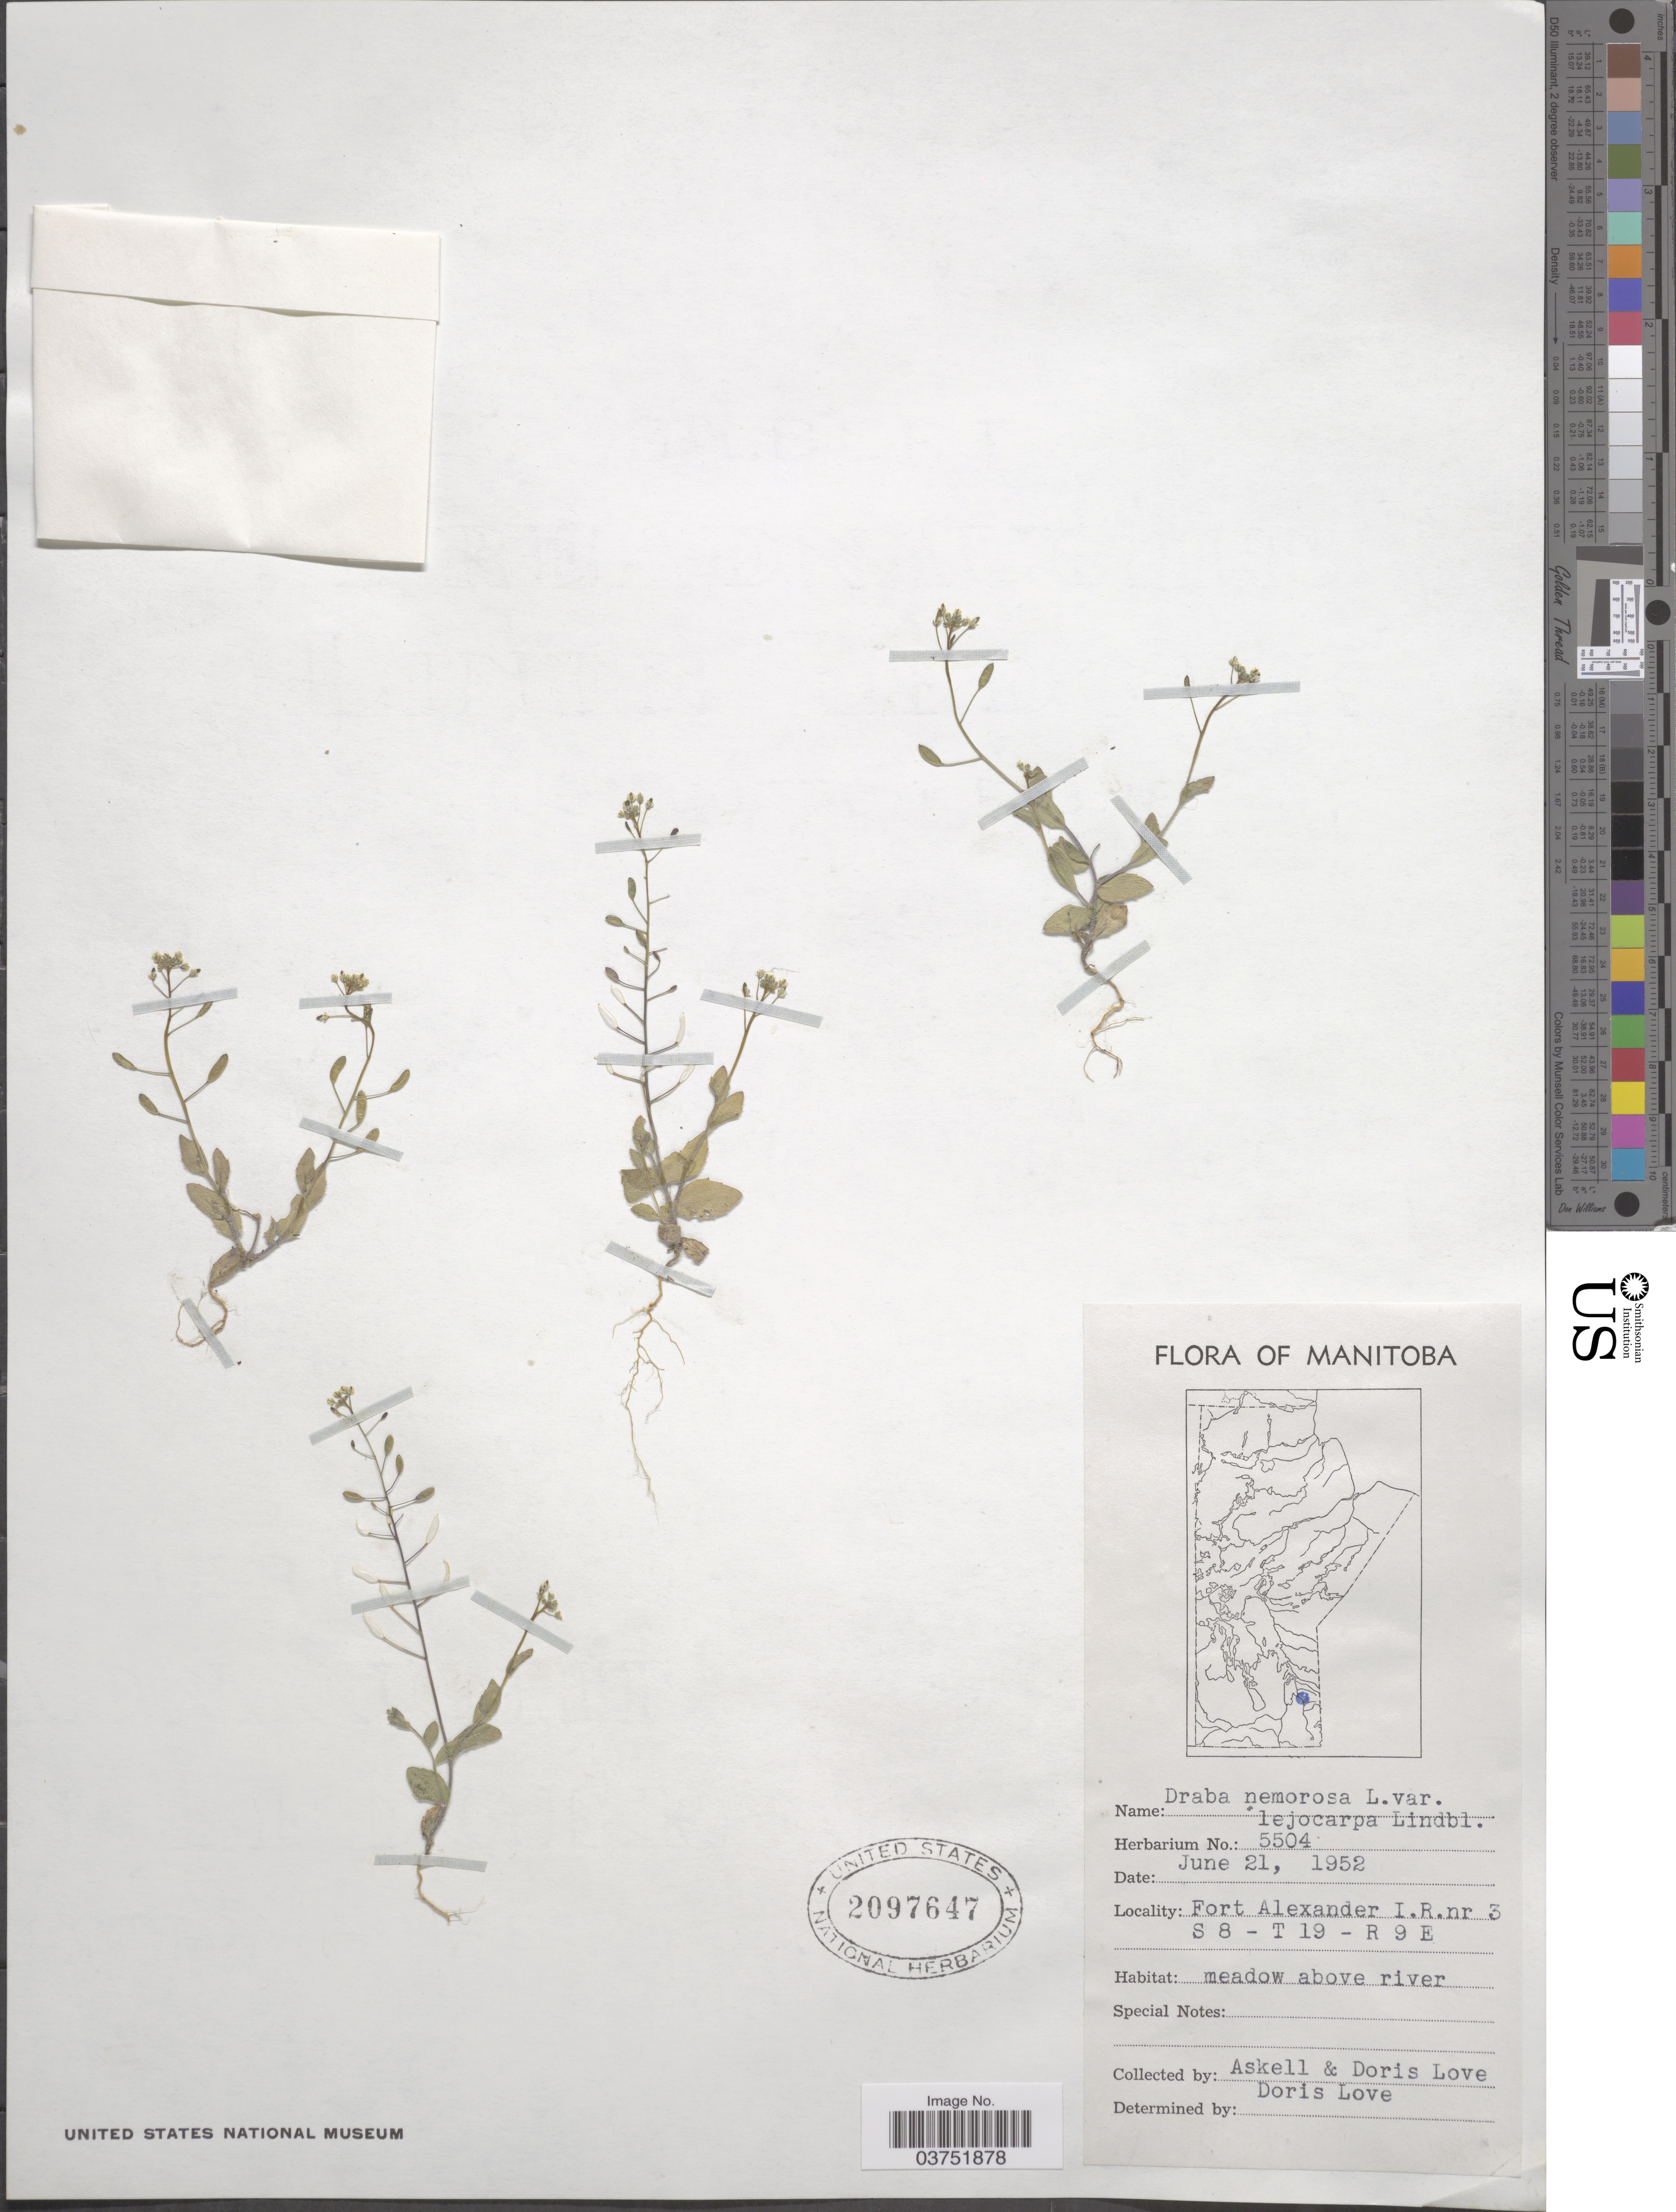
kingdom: Plantae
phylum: Tracheophyta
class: Magnoliopsida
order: Brassicales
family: Brassicaceae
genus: Draba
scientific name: Draba nemorosa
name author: L.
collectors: Á. Löve & D. Löve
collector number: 5504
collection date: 1952-06-21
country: Canada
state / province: Manitoba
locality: Fort Alexander I.R. nr 3 S8-T19-R9E.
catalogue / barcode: US 2097647